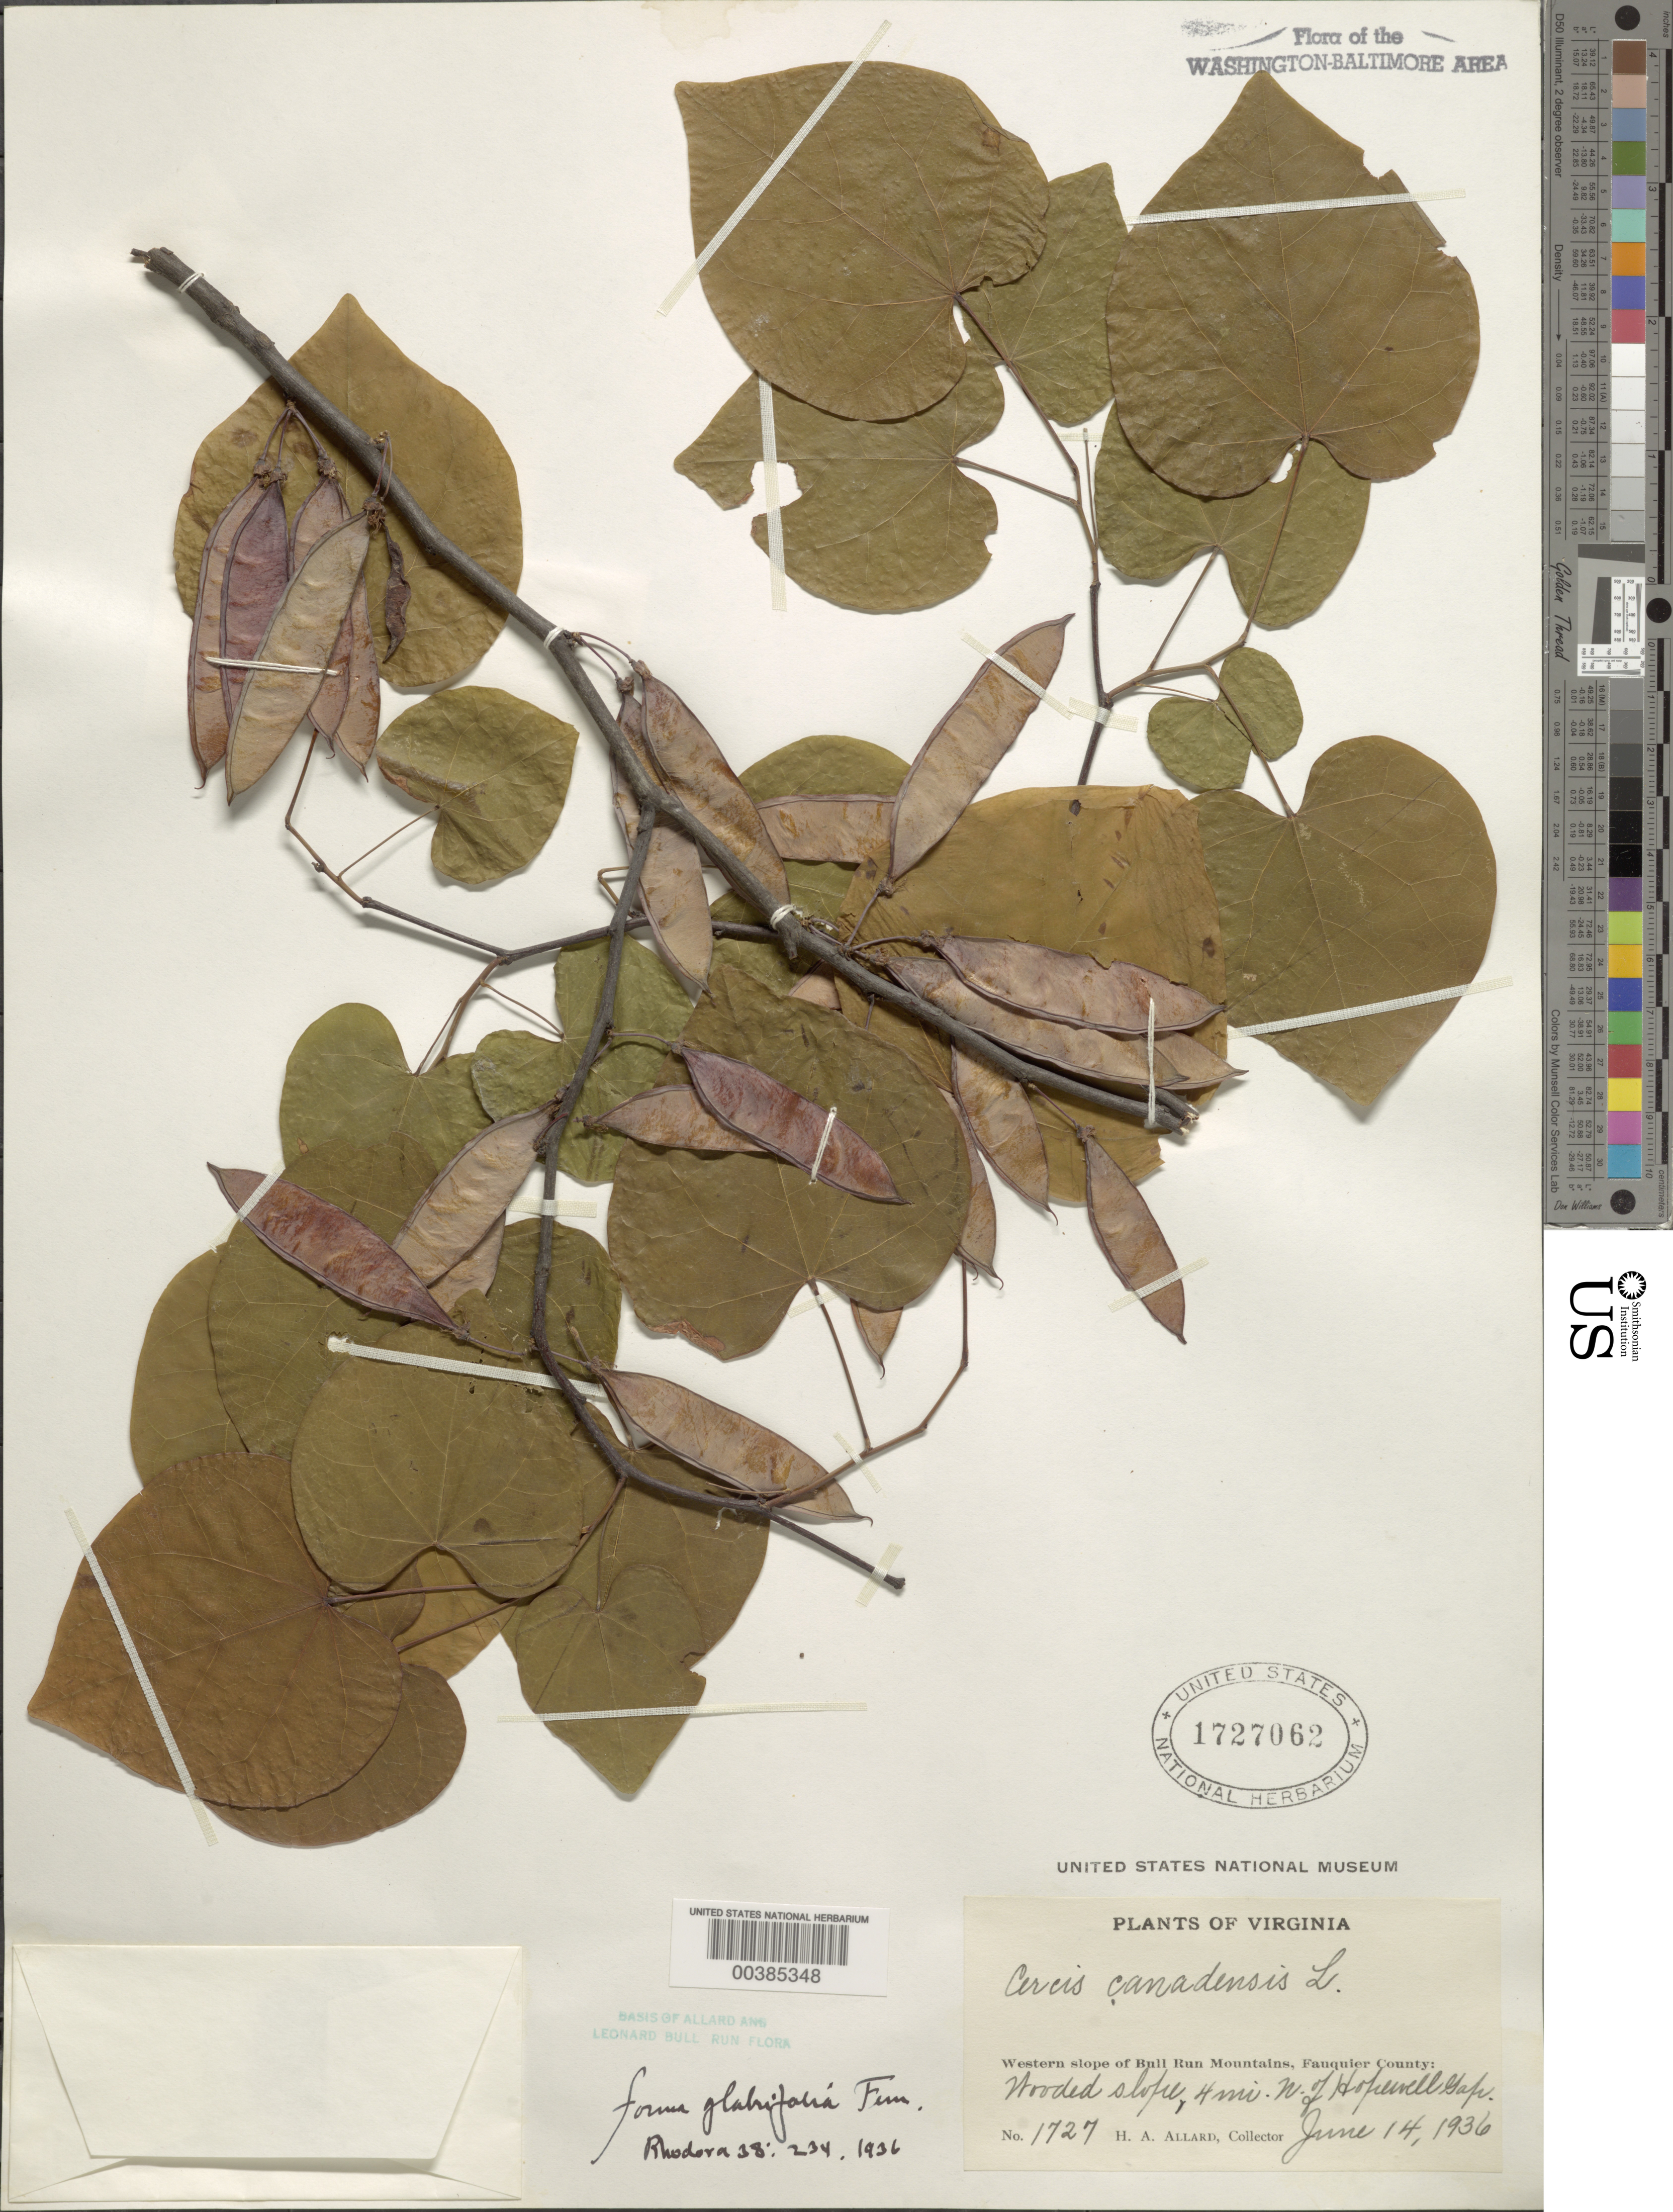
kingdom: Plantae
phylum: Tracheophyta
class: Magnoliopsida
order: Fabales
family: Fabaceae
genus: Cercis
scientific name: Cercis canadensis f. glabrifolia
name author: Fernald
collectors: H. A. Allard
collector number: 1727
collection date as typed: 14 Jun 1936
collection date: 1936-06-14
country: United States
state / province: Virginia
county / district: Fauquier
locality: North of Hopewell Gap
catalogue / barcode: US 1727062